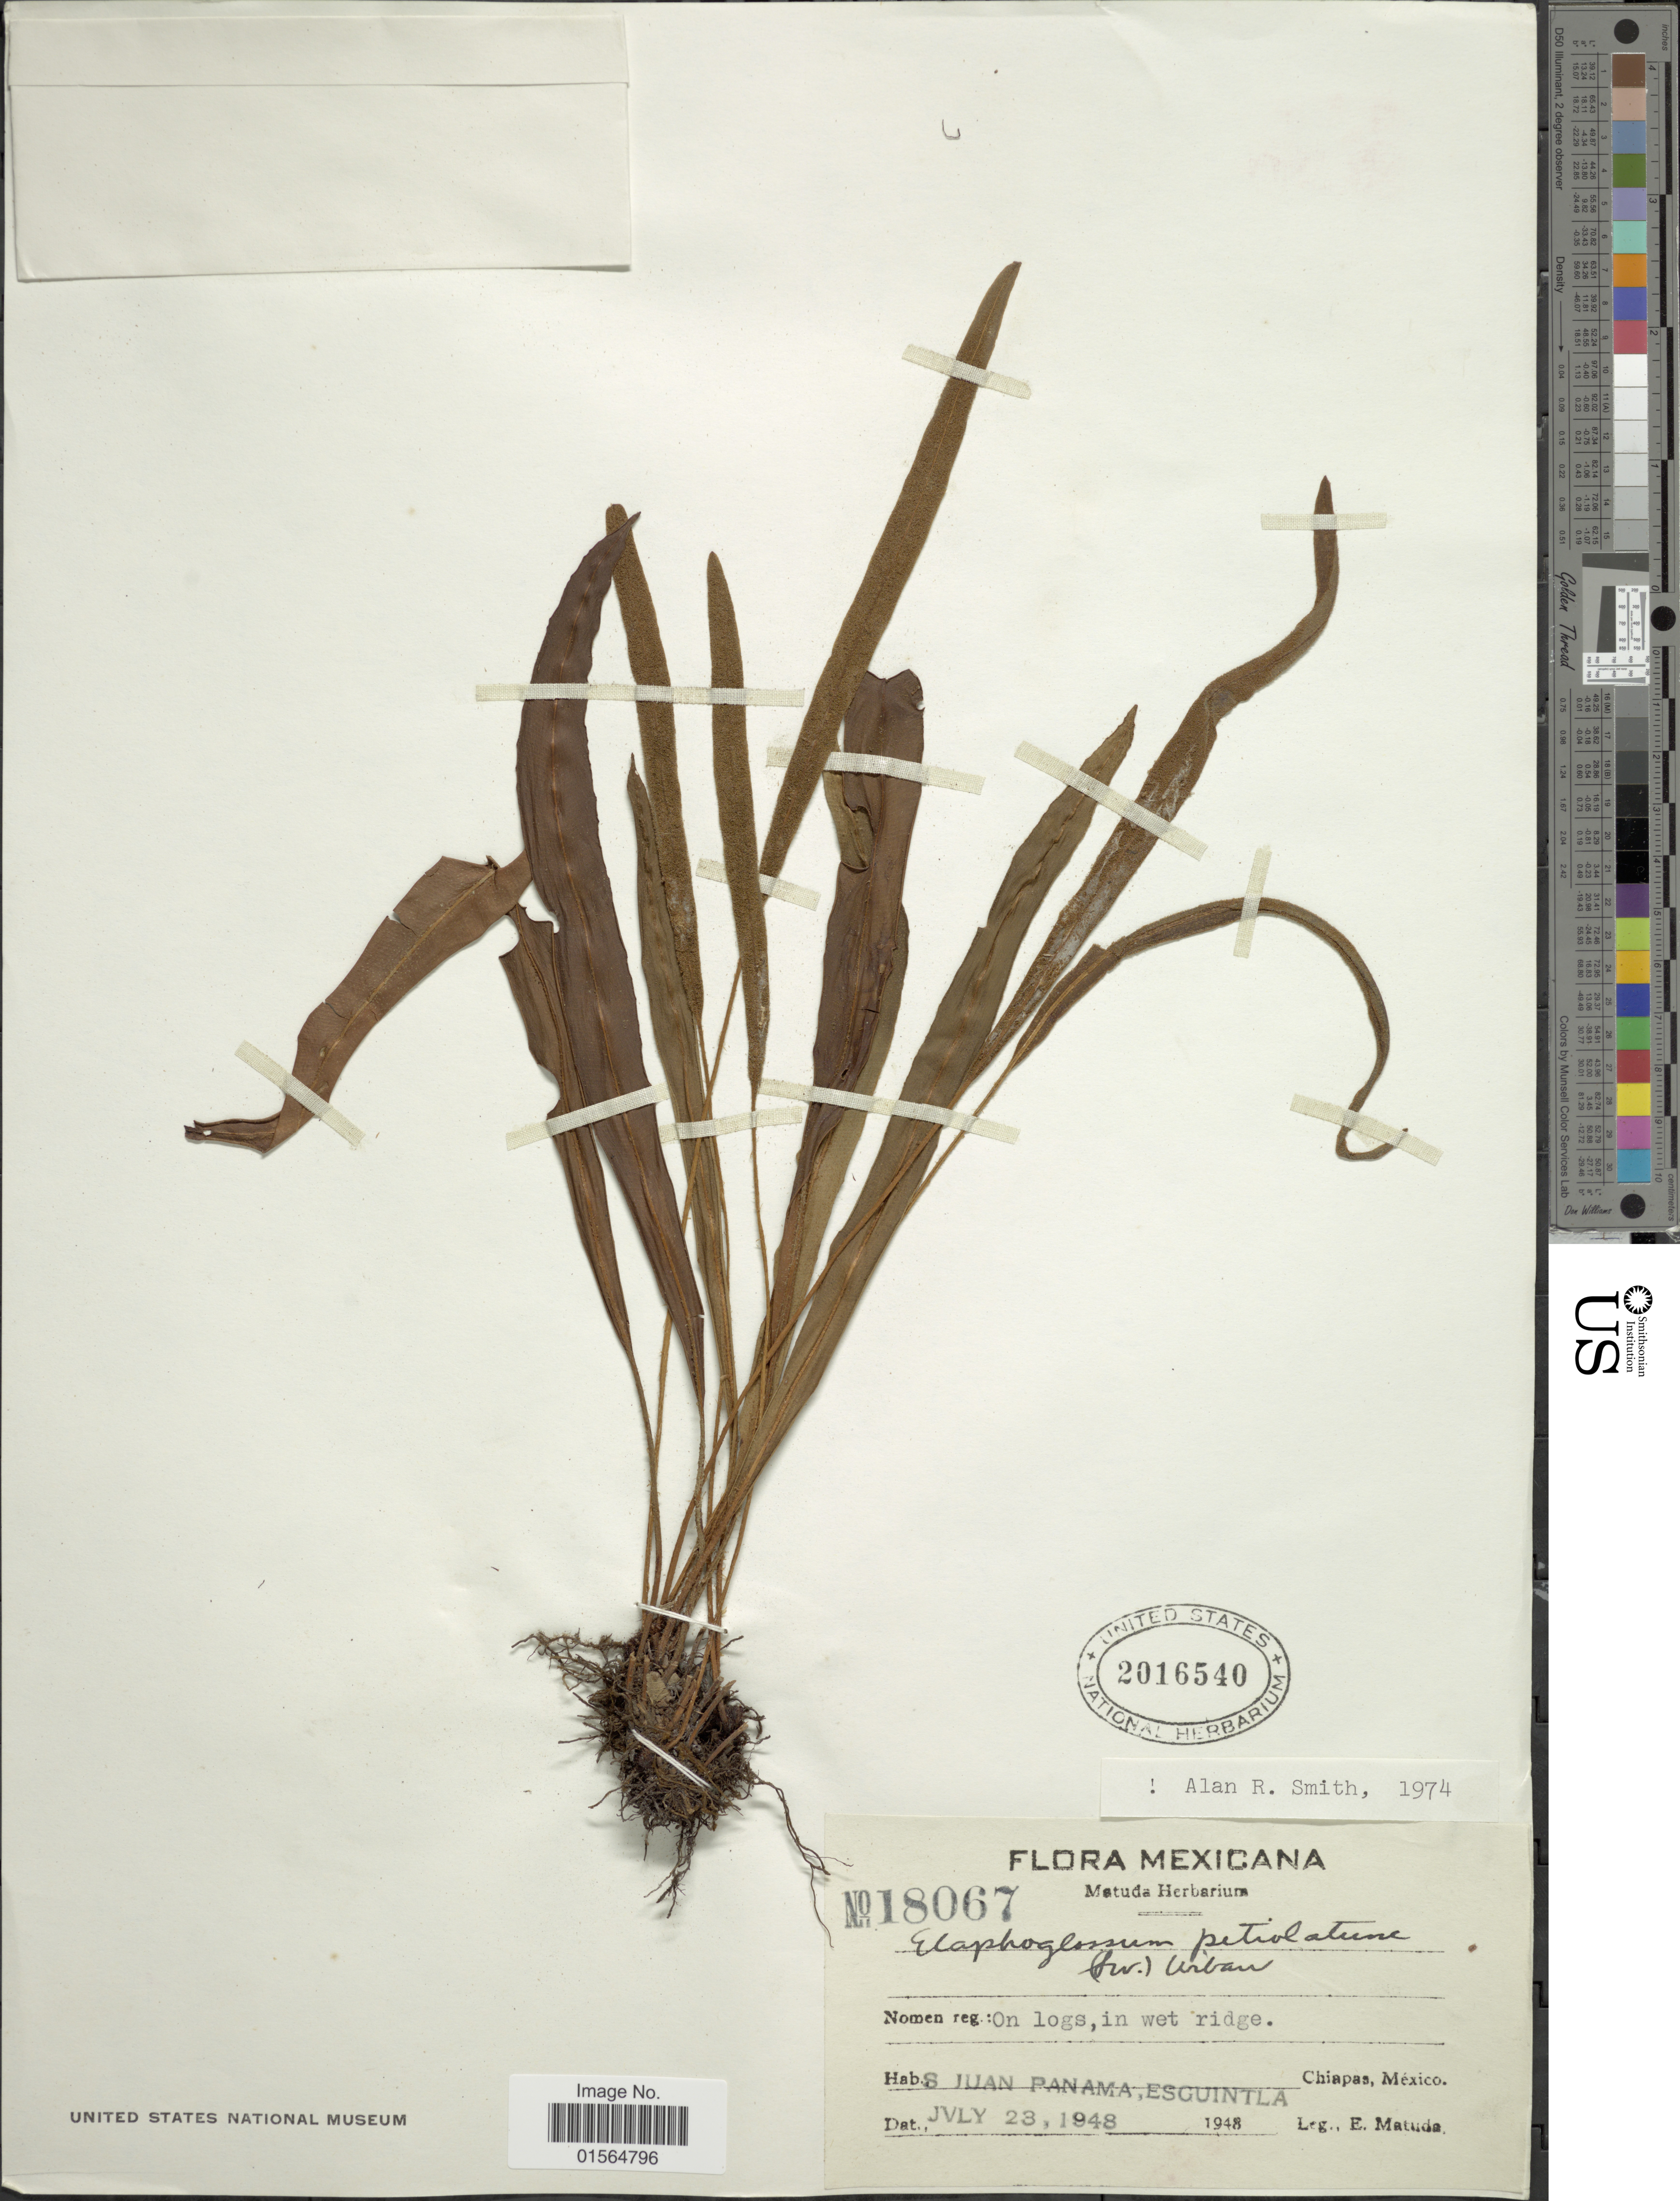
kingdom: Plantae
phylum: Tracheophyta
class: Polypodiopsida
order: Polypodiales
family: Dryopteridaceae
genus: Elaphoglossum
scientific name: Elaphoglossum petiolatum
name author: (Sw.) Urb.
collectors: E. Matuda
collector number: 18067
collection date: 1948-07-23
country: Mexico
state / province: Chiapas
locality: S. Juan Panaman, Escuintla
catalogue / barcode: US 2016540